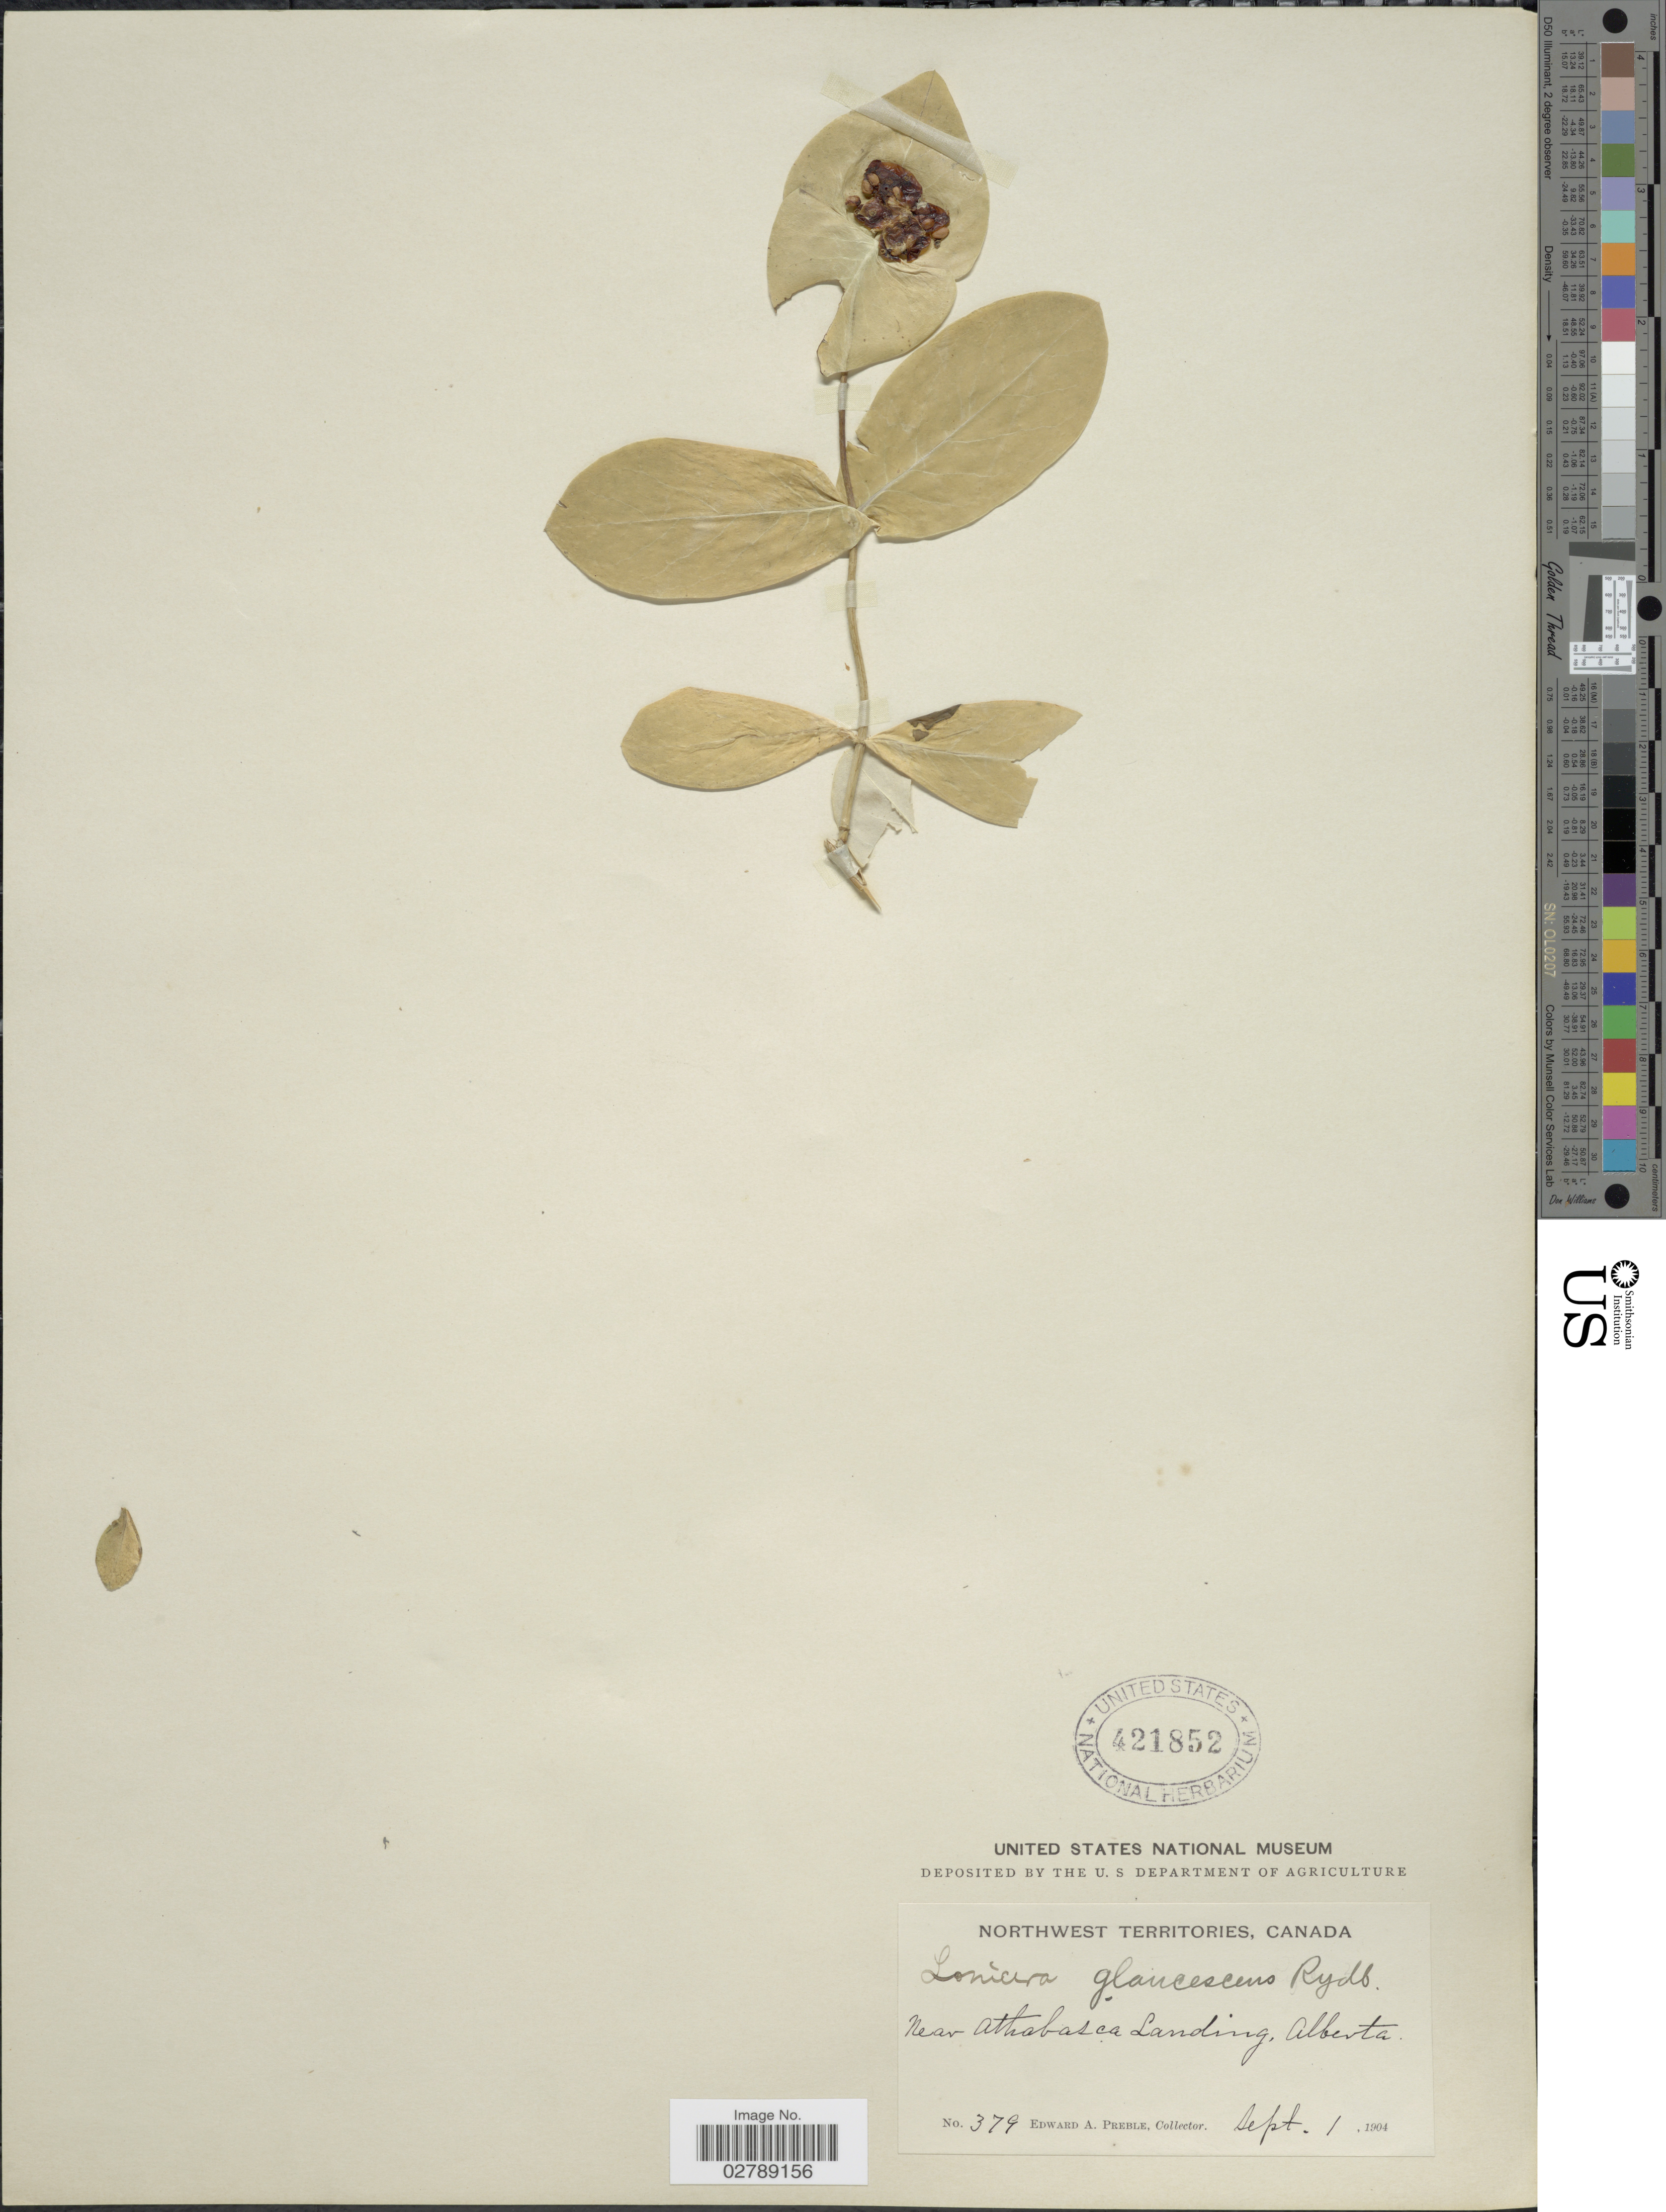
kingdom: Plantae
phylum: Tracheophyta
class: Magnoliopsida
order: Dipsacales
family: Caprifoliaceae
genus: Lonicera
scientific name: Lonicera dioica var. glaucescens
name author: (Rydb.) Butters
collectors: E. Preble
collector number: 379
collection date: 1904-09-01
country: Canada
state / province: Alberta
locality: Near Athabasca Landing.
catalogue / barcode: US 421852